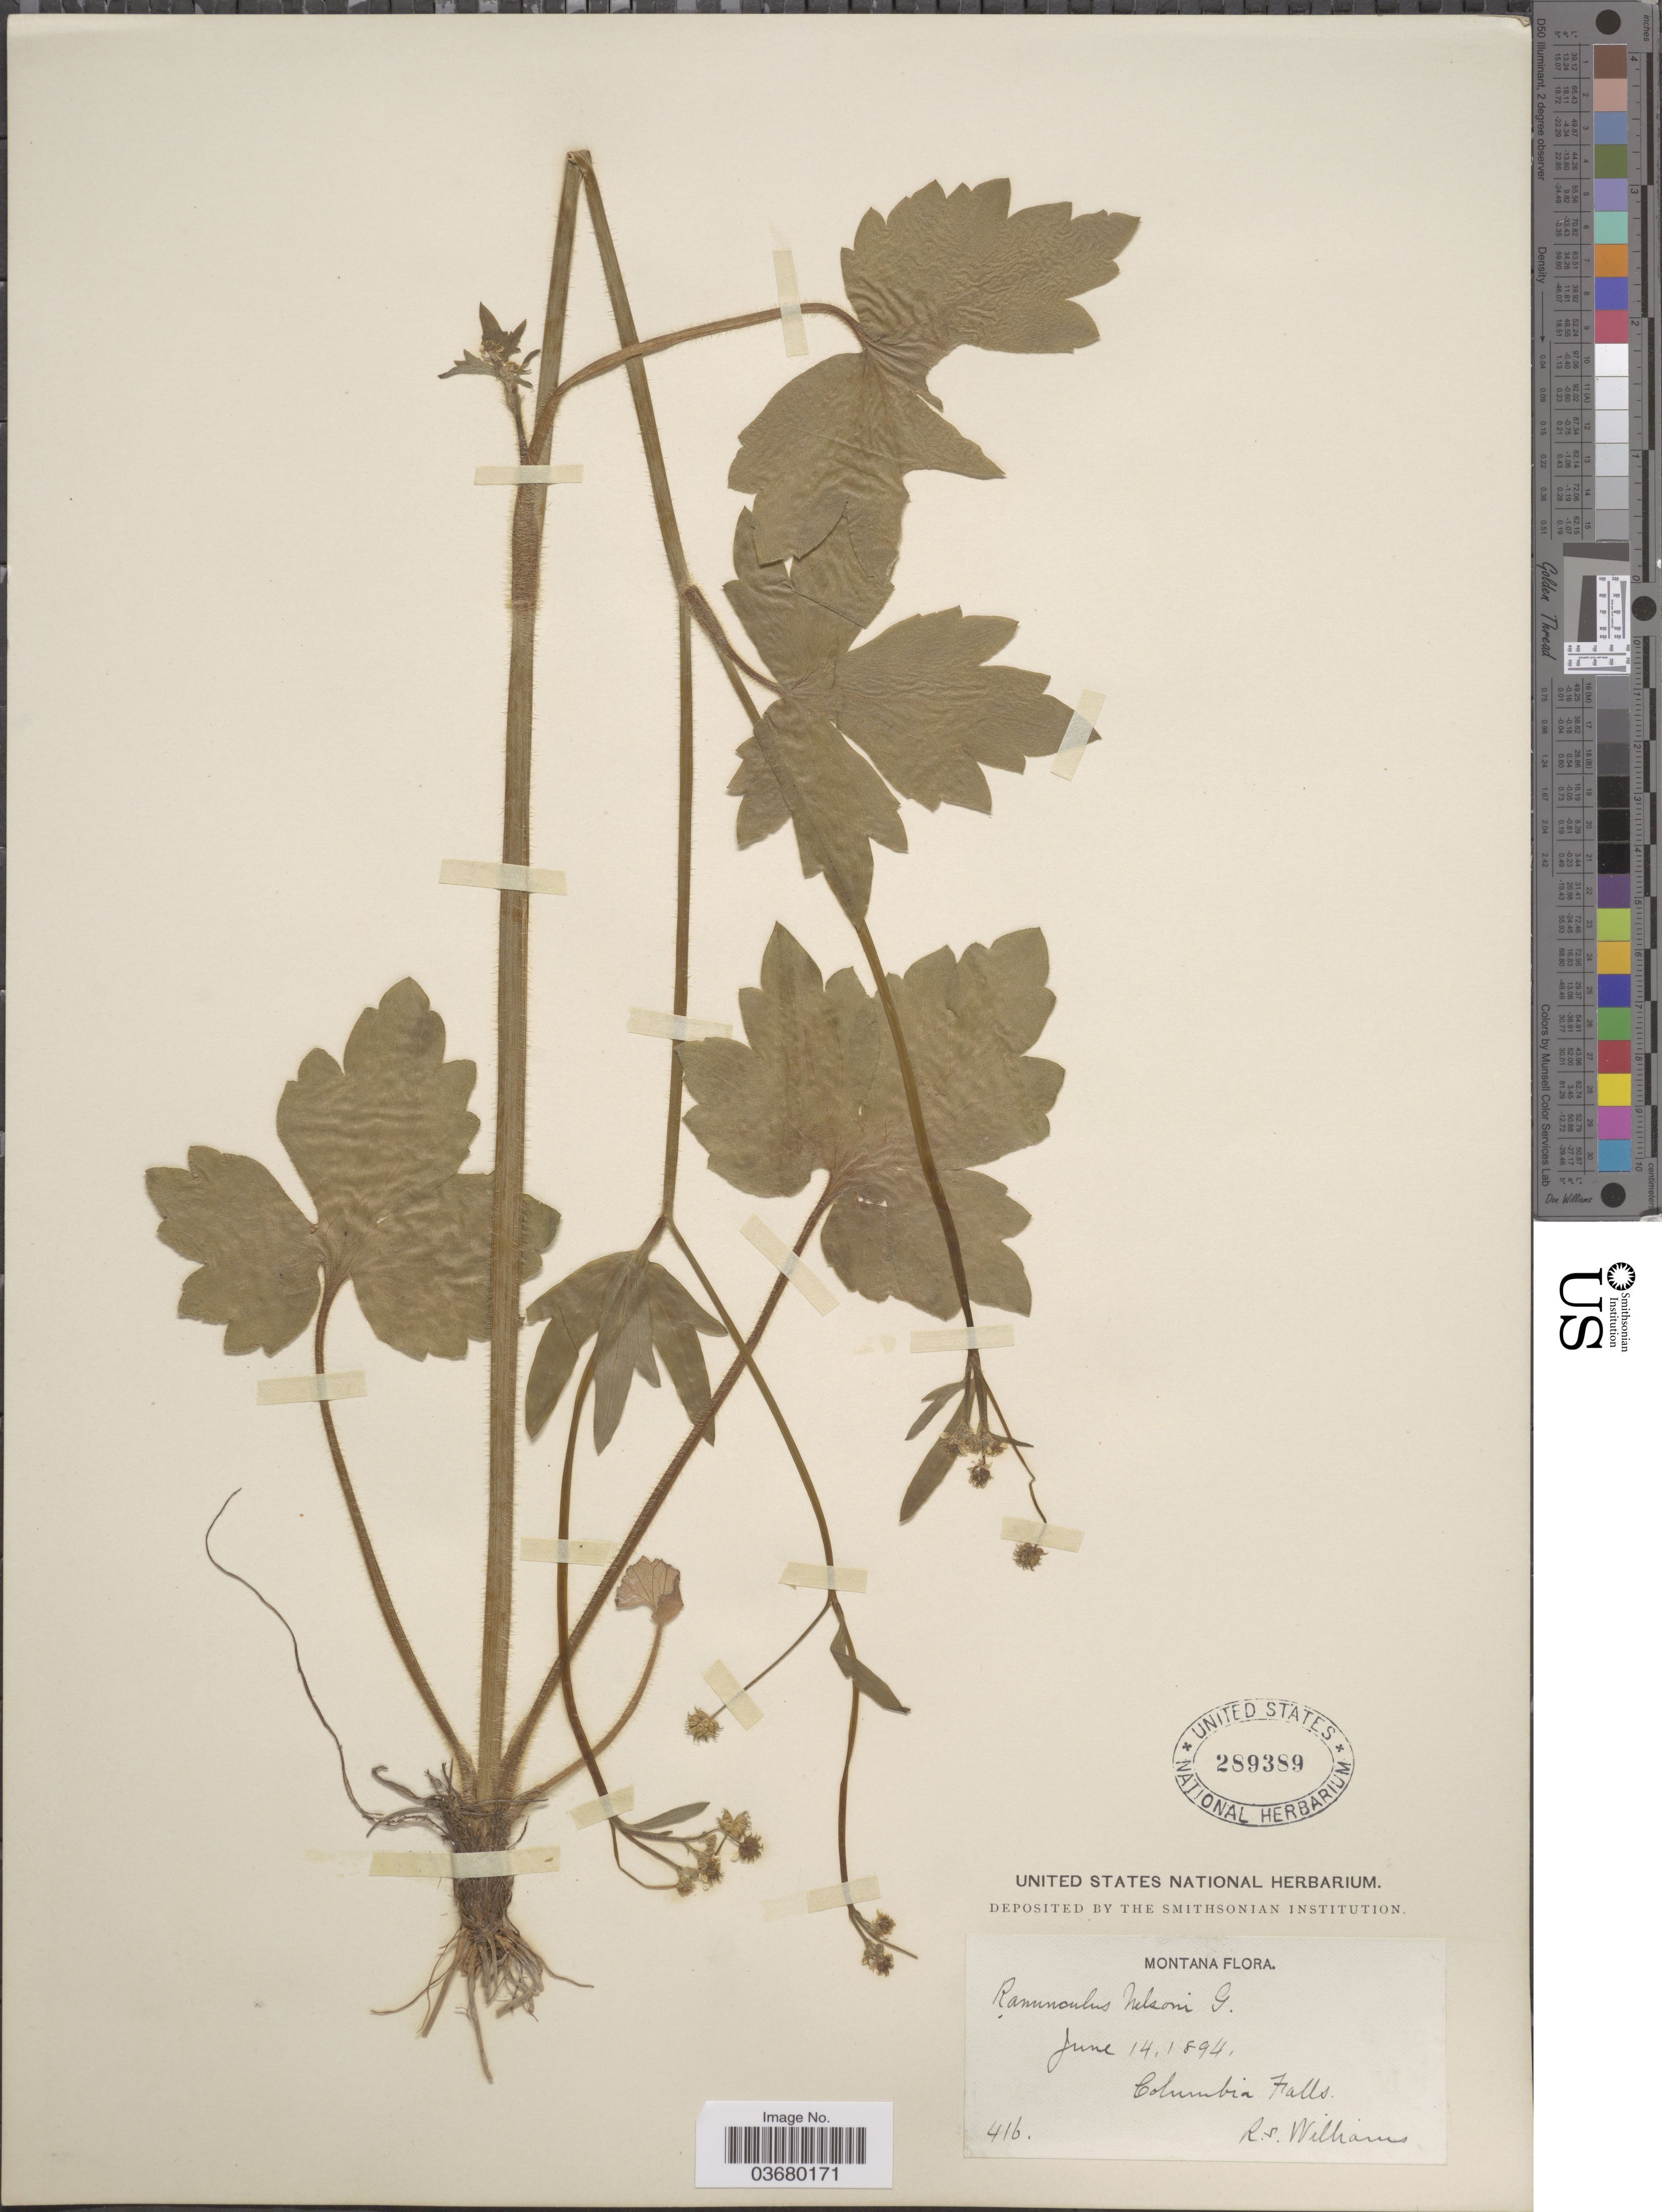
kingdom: Plantae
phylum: Tracheophyta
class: Magnoliopsida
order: Ranunculales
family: Ranunculaceae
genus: Ranunculus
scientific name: Ranunculus bongardii var. tenellus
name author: (A. Gray) Greene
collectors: R. S. Williams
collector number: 416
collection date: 1894-06-14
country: United States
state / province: Montana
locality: Columbia Falls.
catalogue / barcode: US 289389